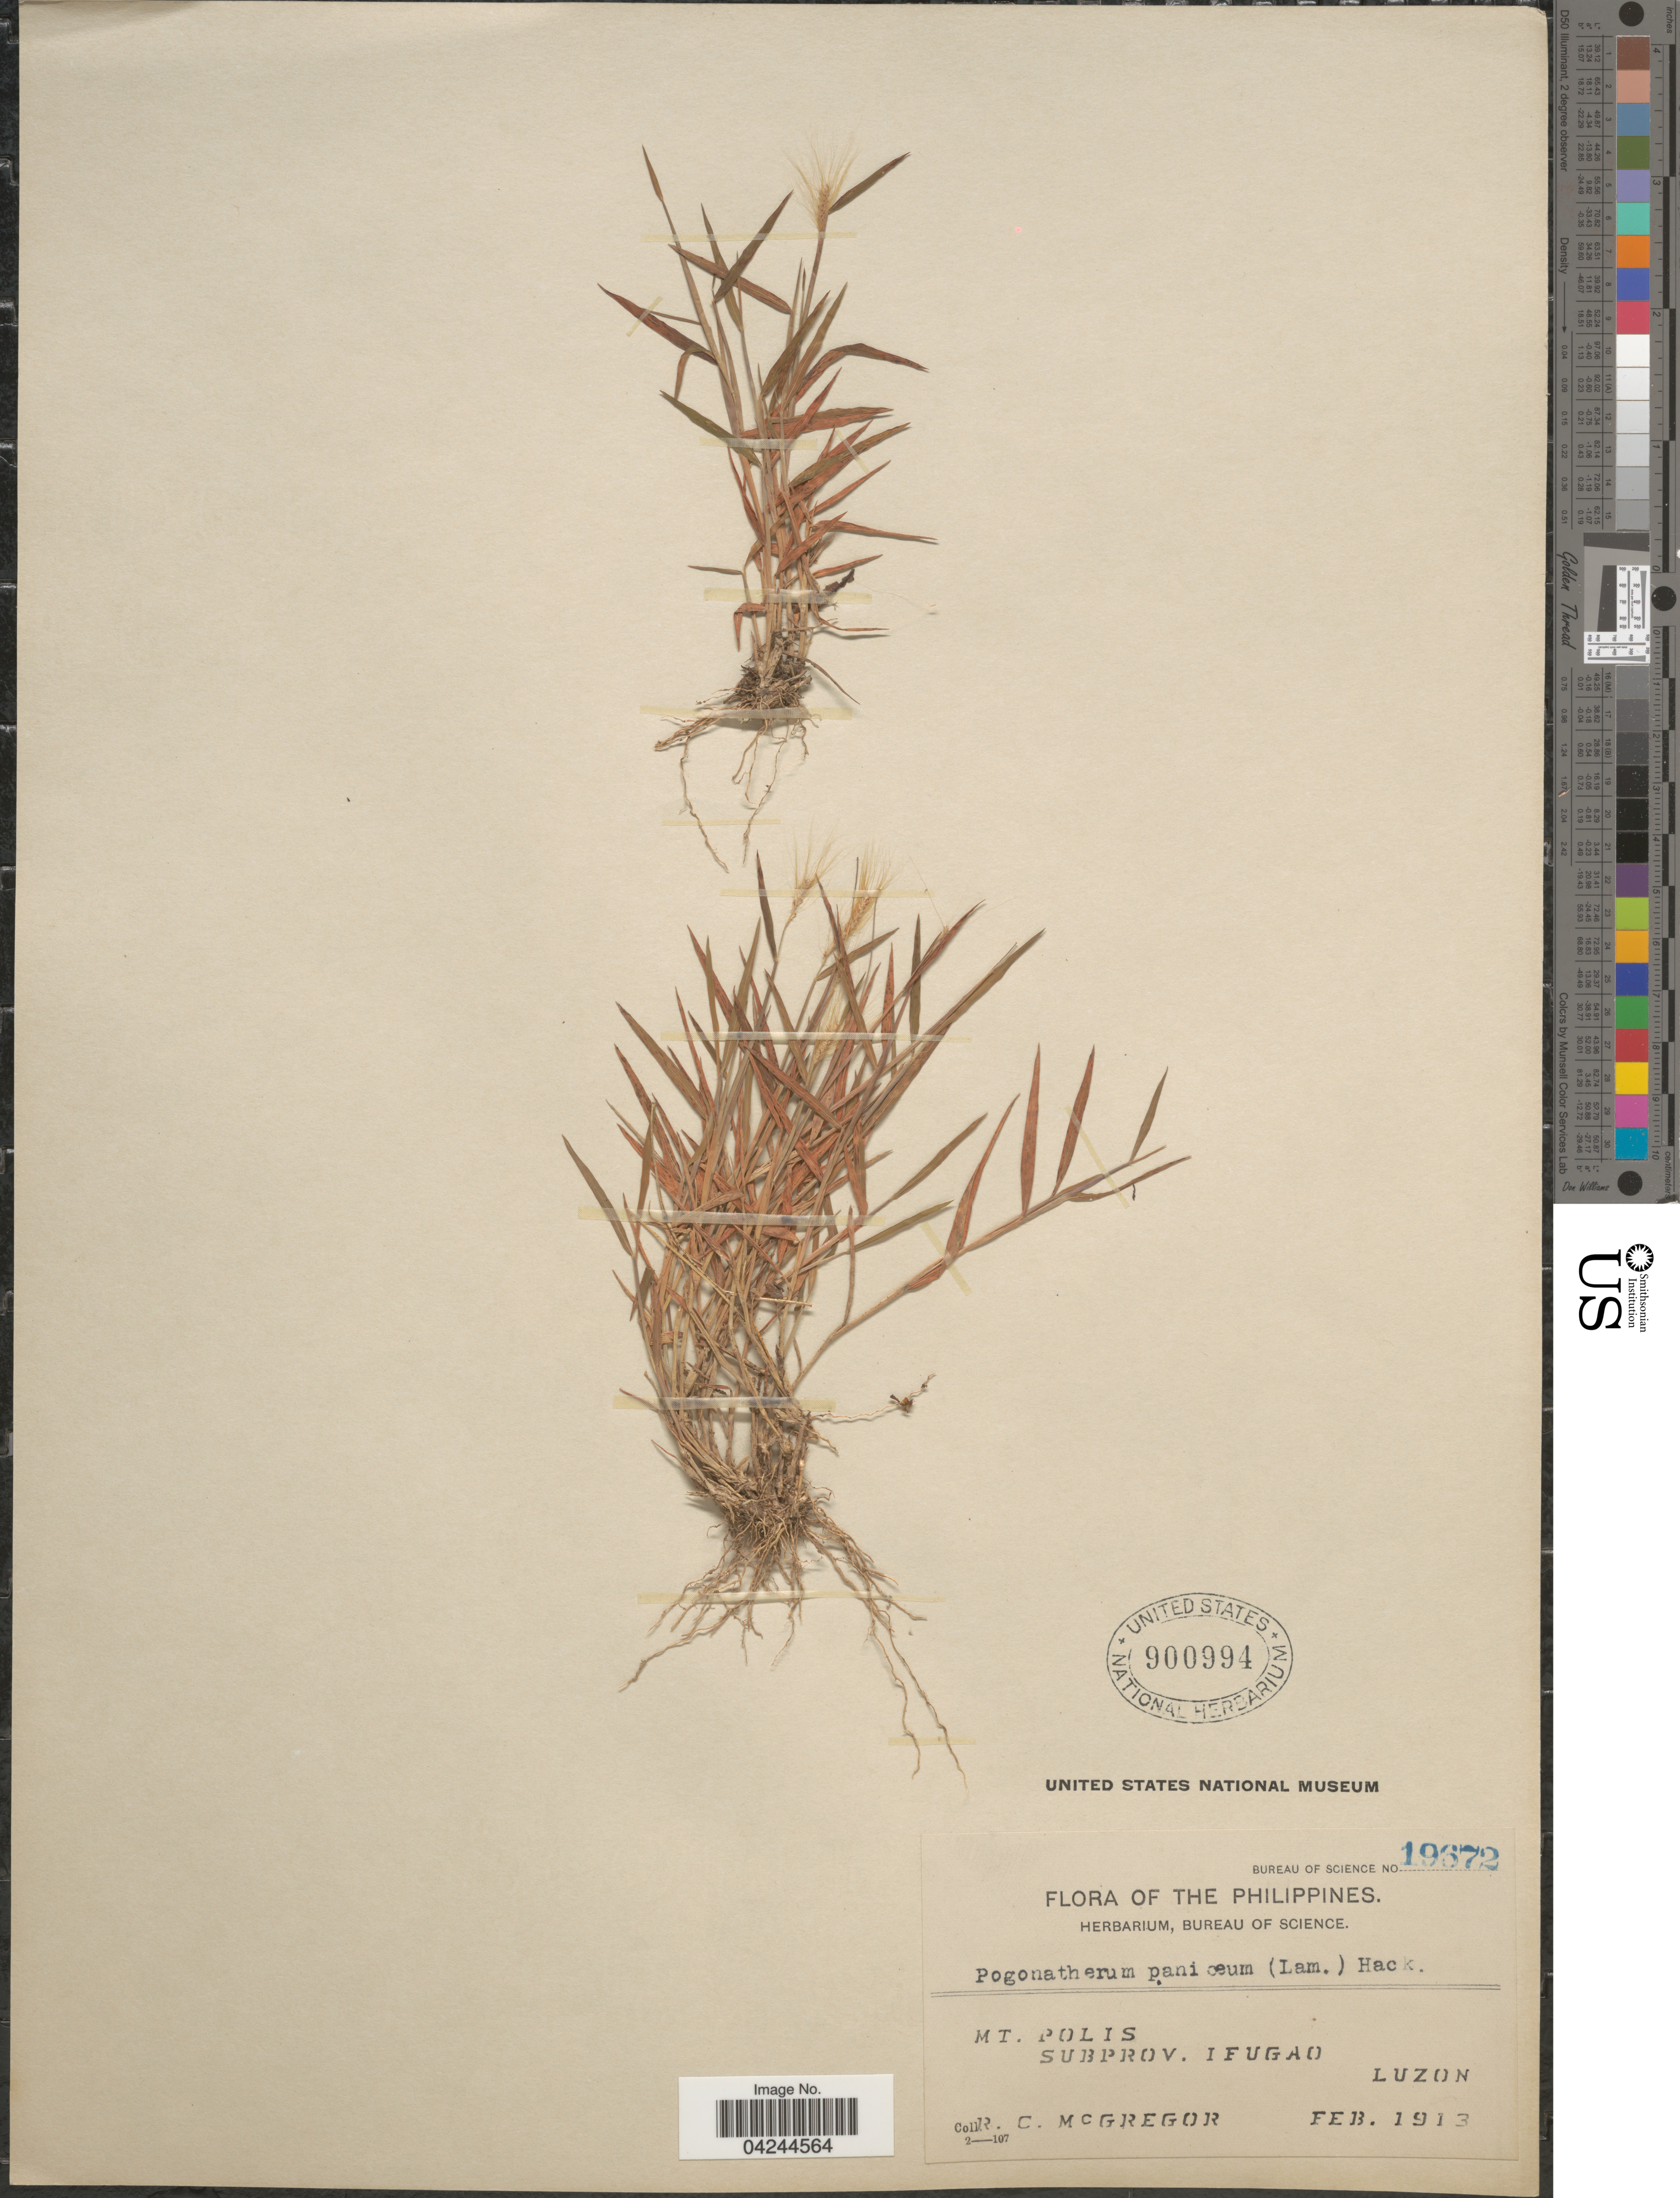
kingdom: Plantae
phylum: Tracheophyta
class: Liliopsida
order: Poales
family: Poaceae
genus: Pogonatherum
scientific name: Pogonatherum crinitum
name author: (Thunb.) Kunth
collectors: R. C. McGregor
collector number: Bureau of Science 19672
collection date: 1913-02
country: Philippines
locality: Mt. Polis. Subprov. Ifugao. Luzon.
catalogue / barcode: US 900994